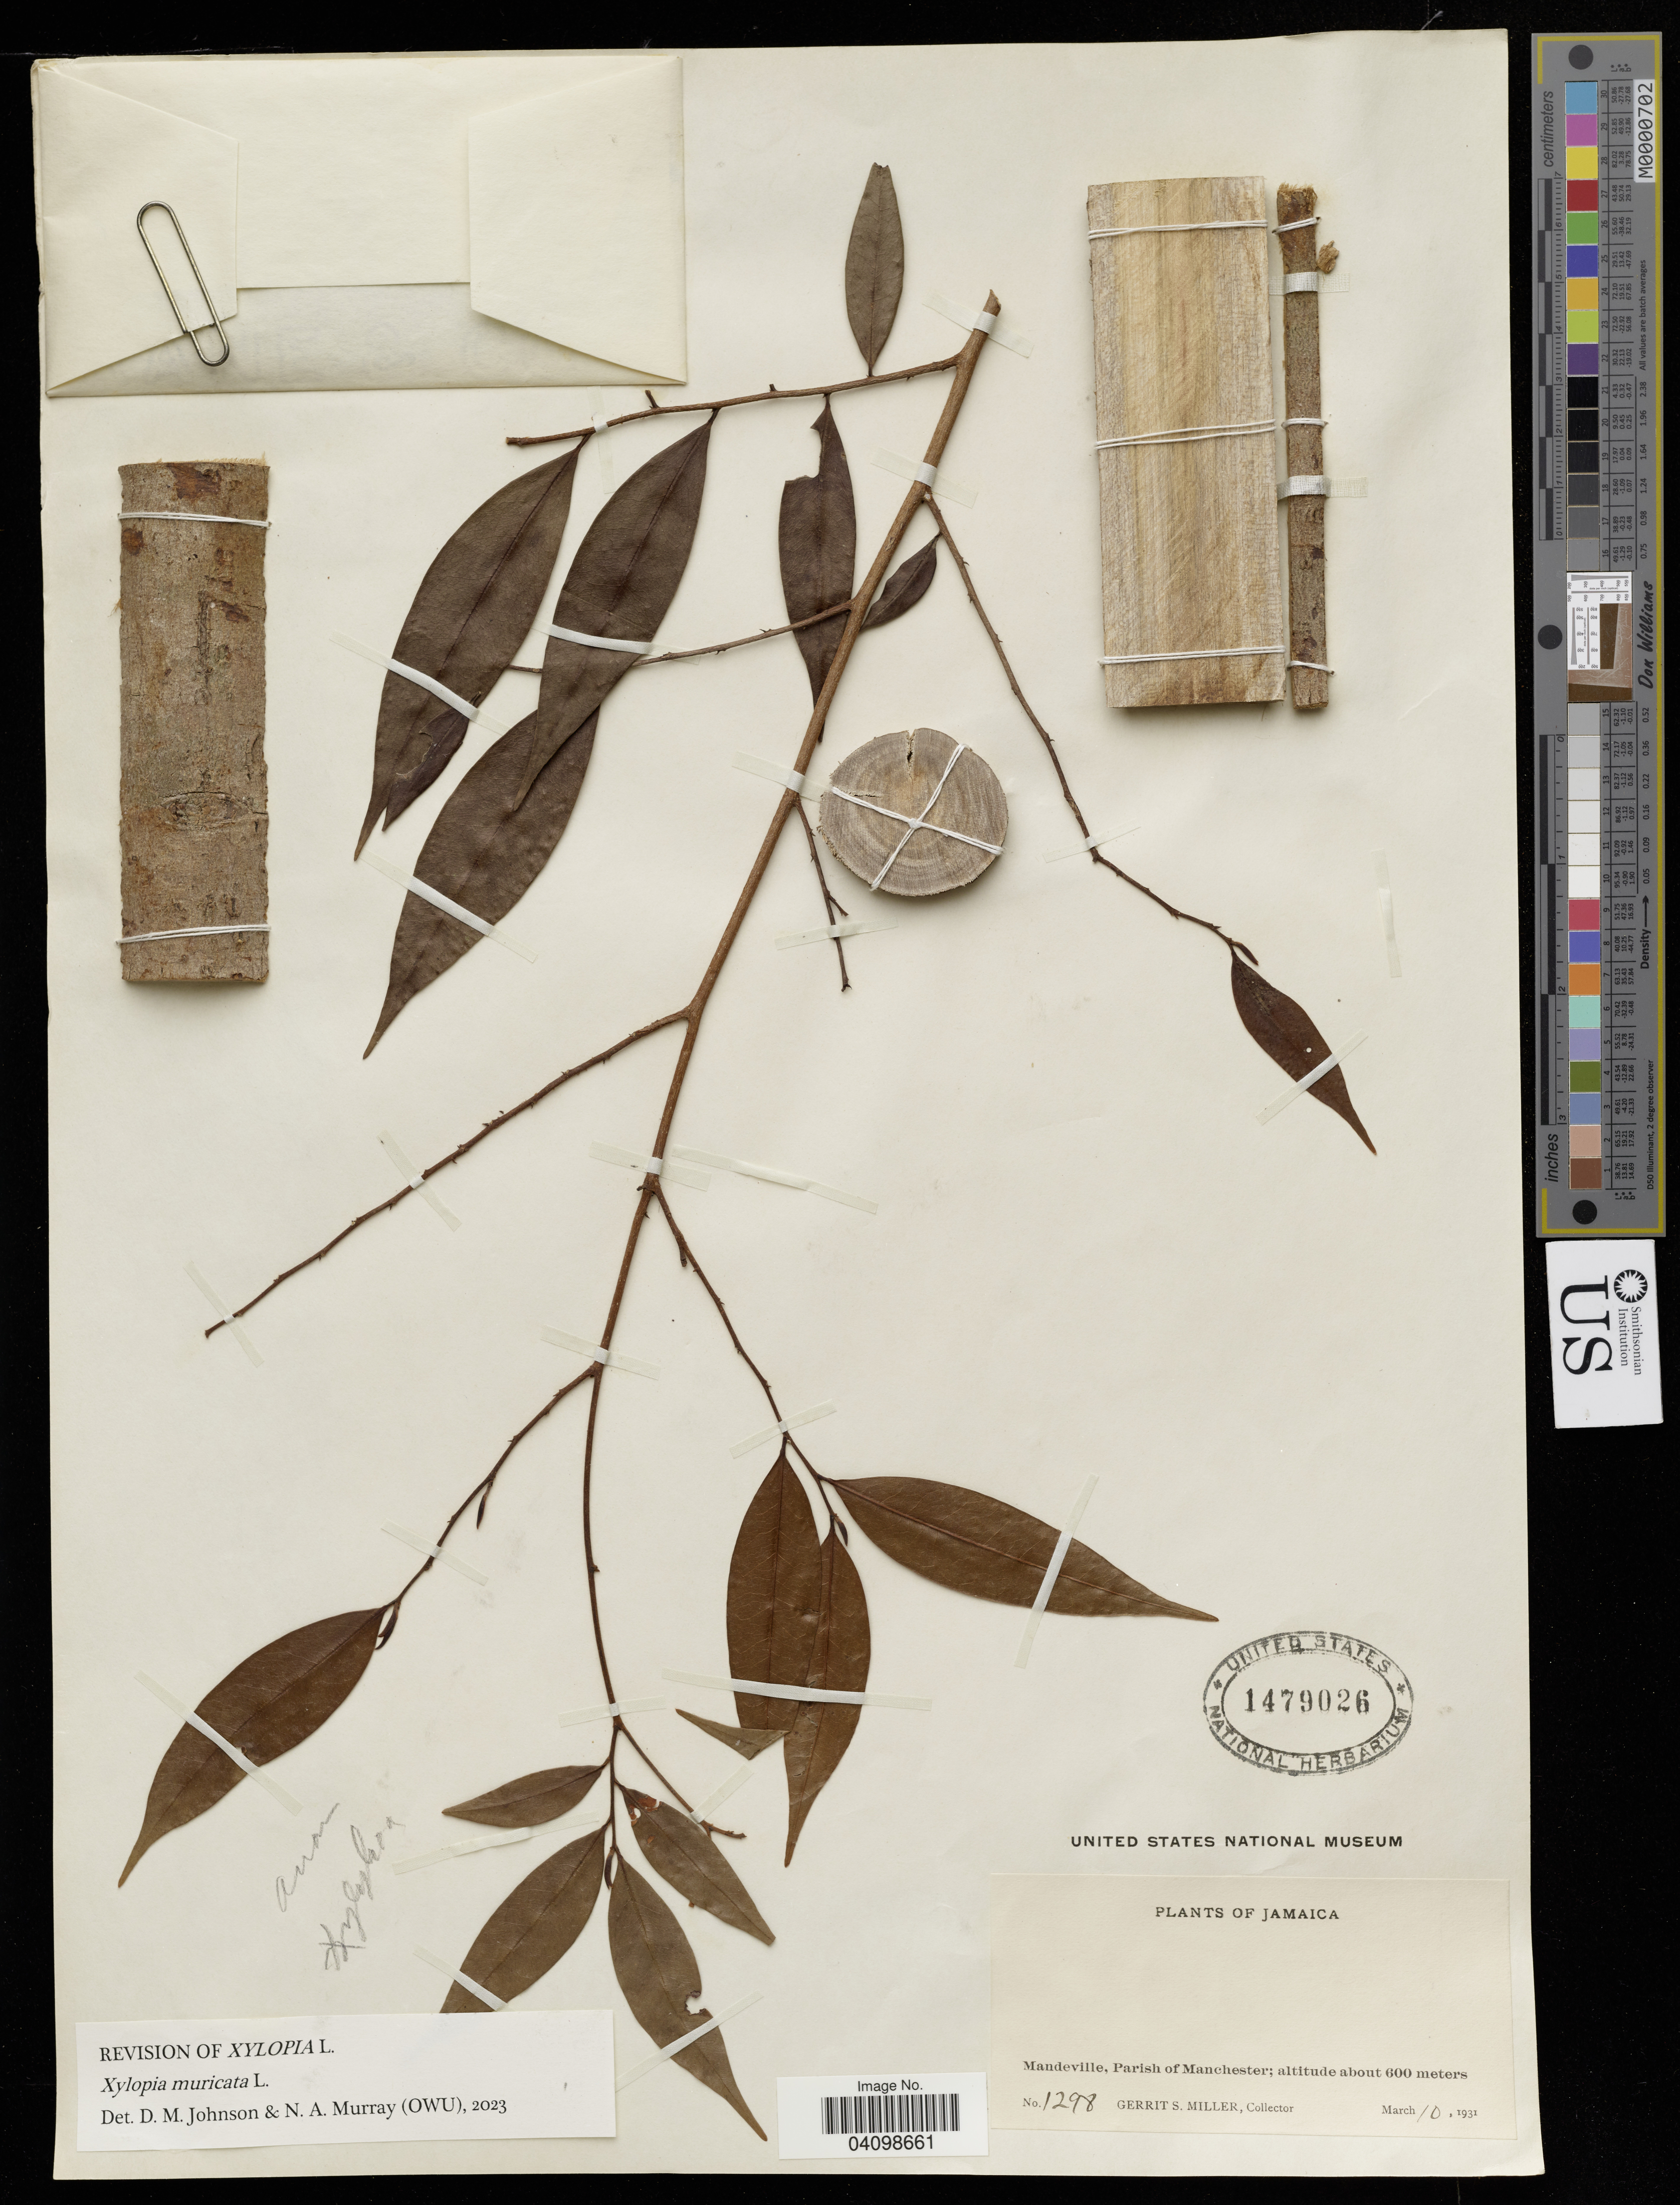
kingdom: Plantae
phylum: Tracheophyta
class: Magnoliopsida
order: Magnoliales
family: Annonaceae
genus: Xylopia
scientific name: Xylopia muricata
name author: L.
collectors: G. S. Miller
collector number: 1298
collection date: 1931-03-10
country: Jamaica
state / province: Manchester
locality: Mandeville.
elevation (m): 600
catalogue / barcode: US 1479026